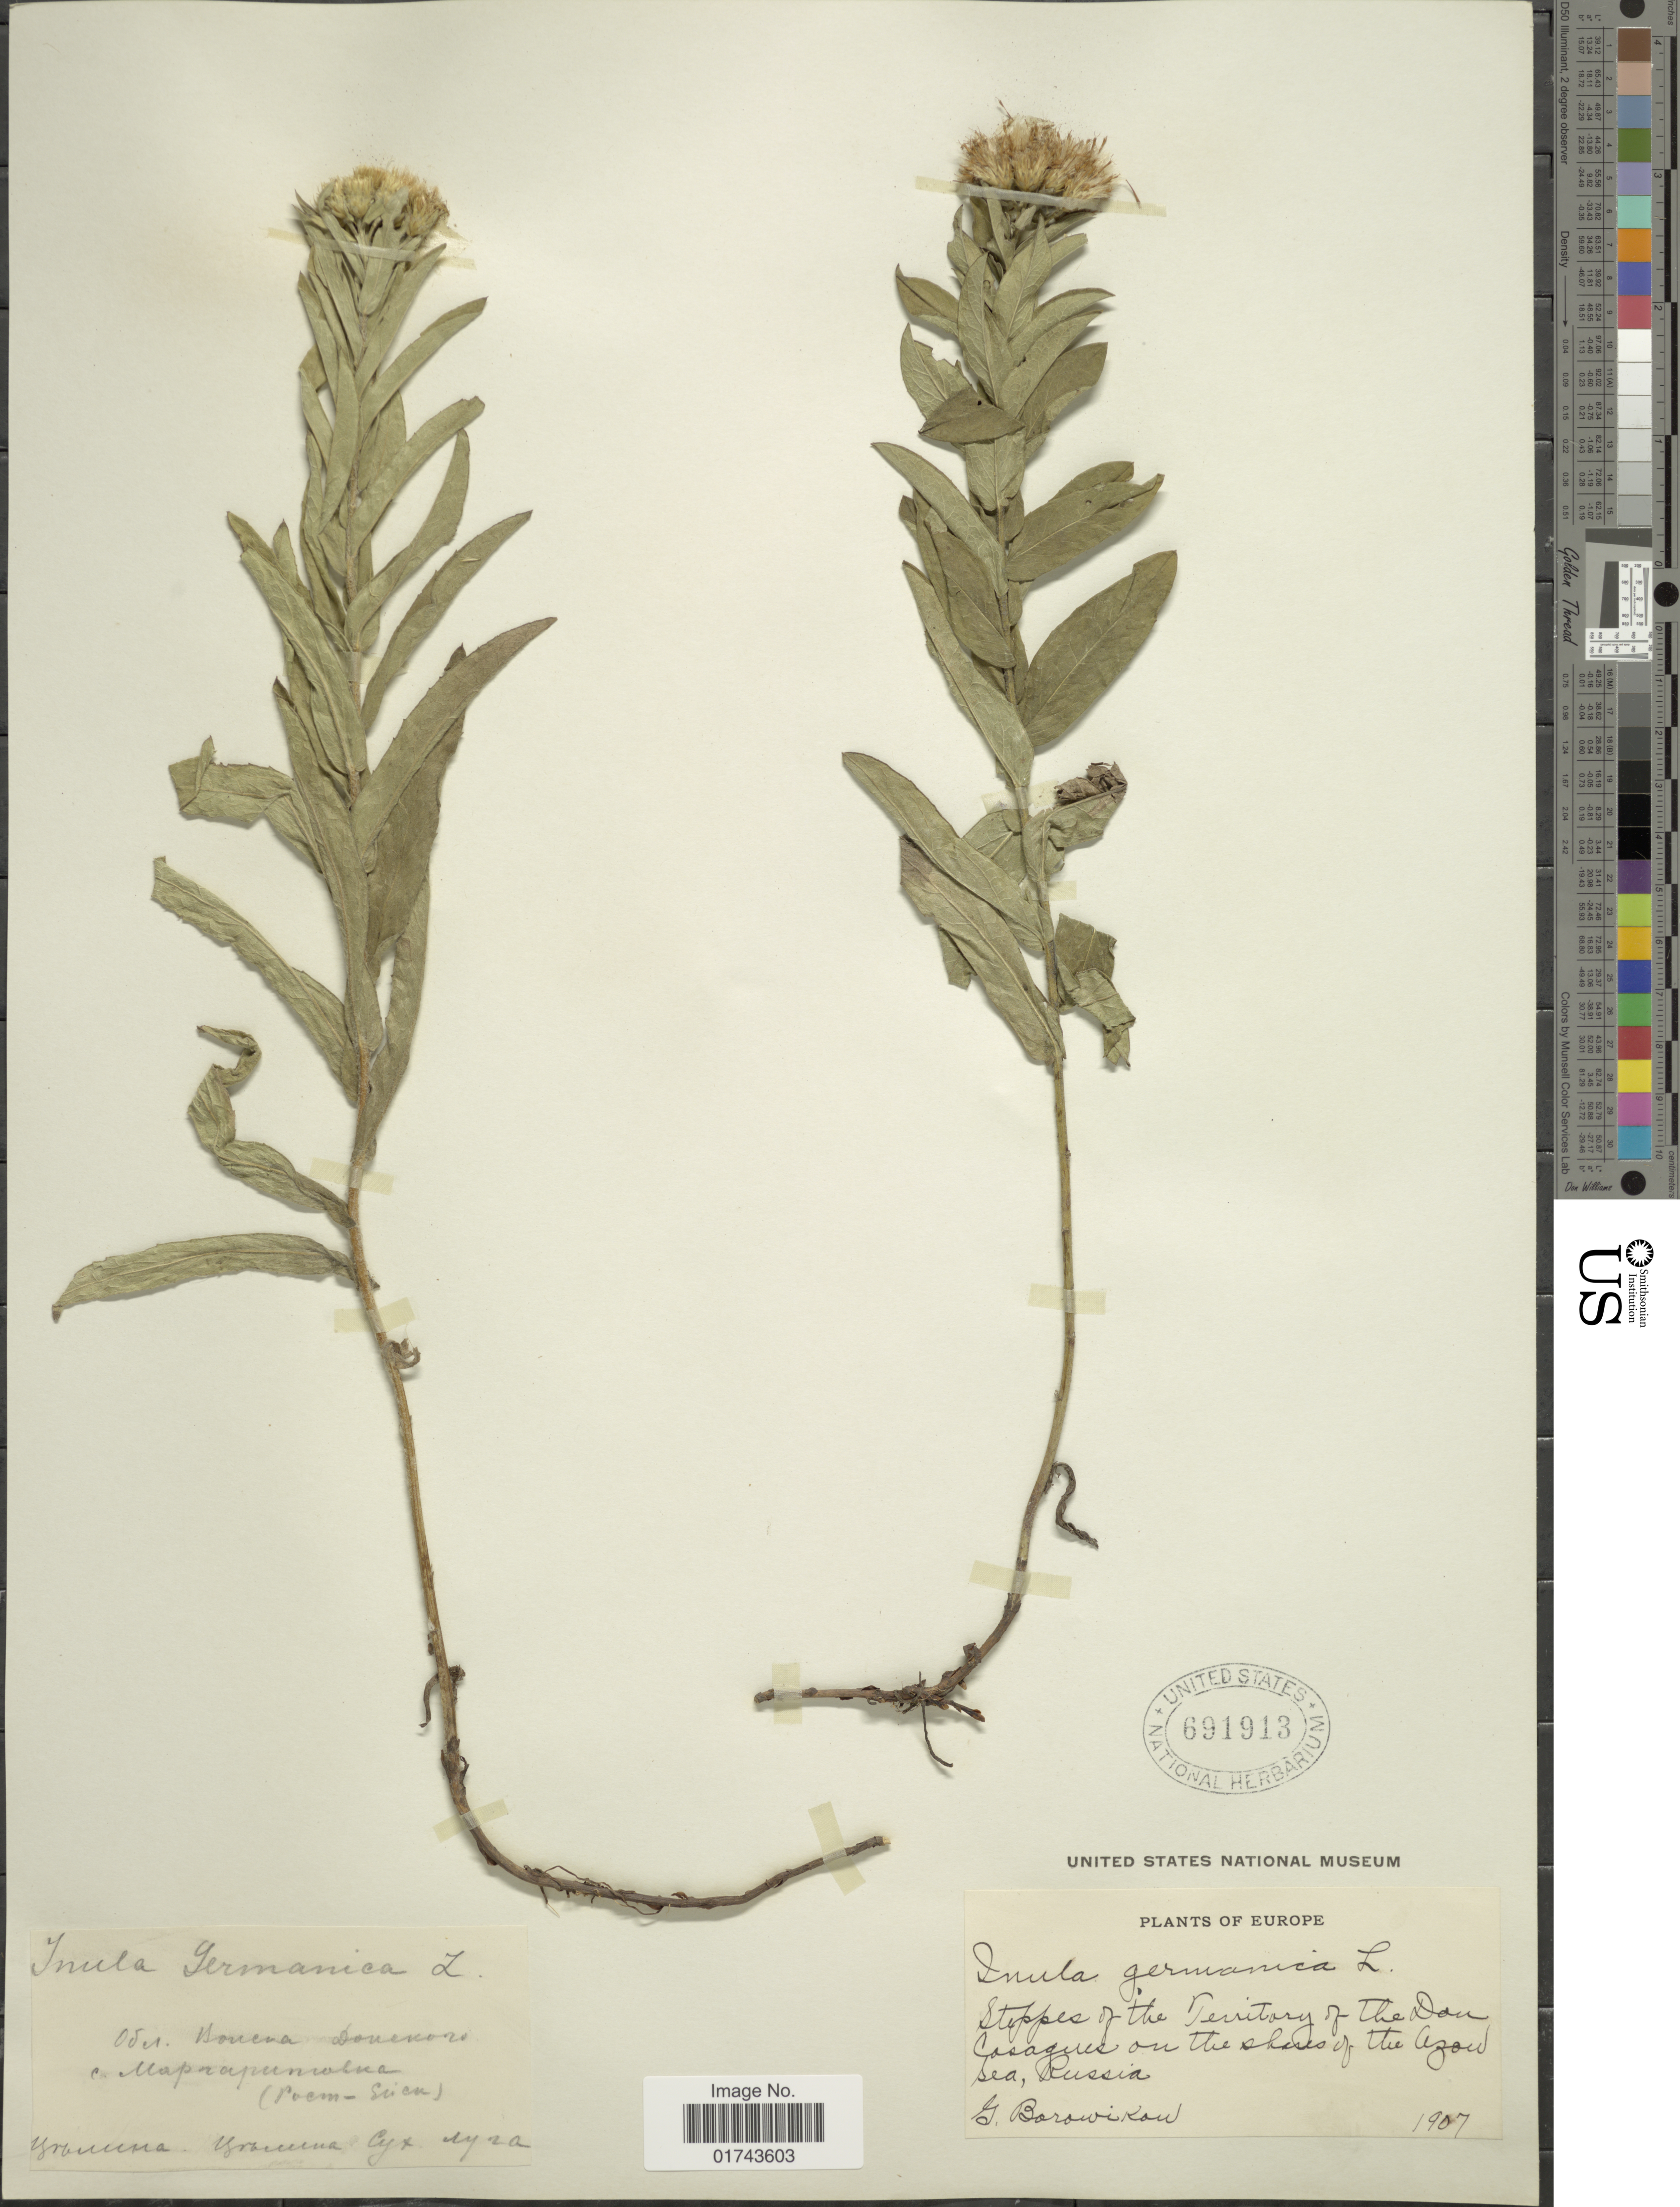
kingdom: Plantae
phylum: Tracheophyta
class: Magnoliopsida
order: Asterales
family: Asteraceae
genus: Inula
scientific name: Inula germanica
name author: L.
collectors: G. Borowikow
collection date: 1907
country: Russian Federation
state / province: Rostov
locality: Steppes of the Territory of the Don Casagues on the skares of the Azow Sea, Russia. Village Margaritovka.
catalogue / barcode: US 691913